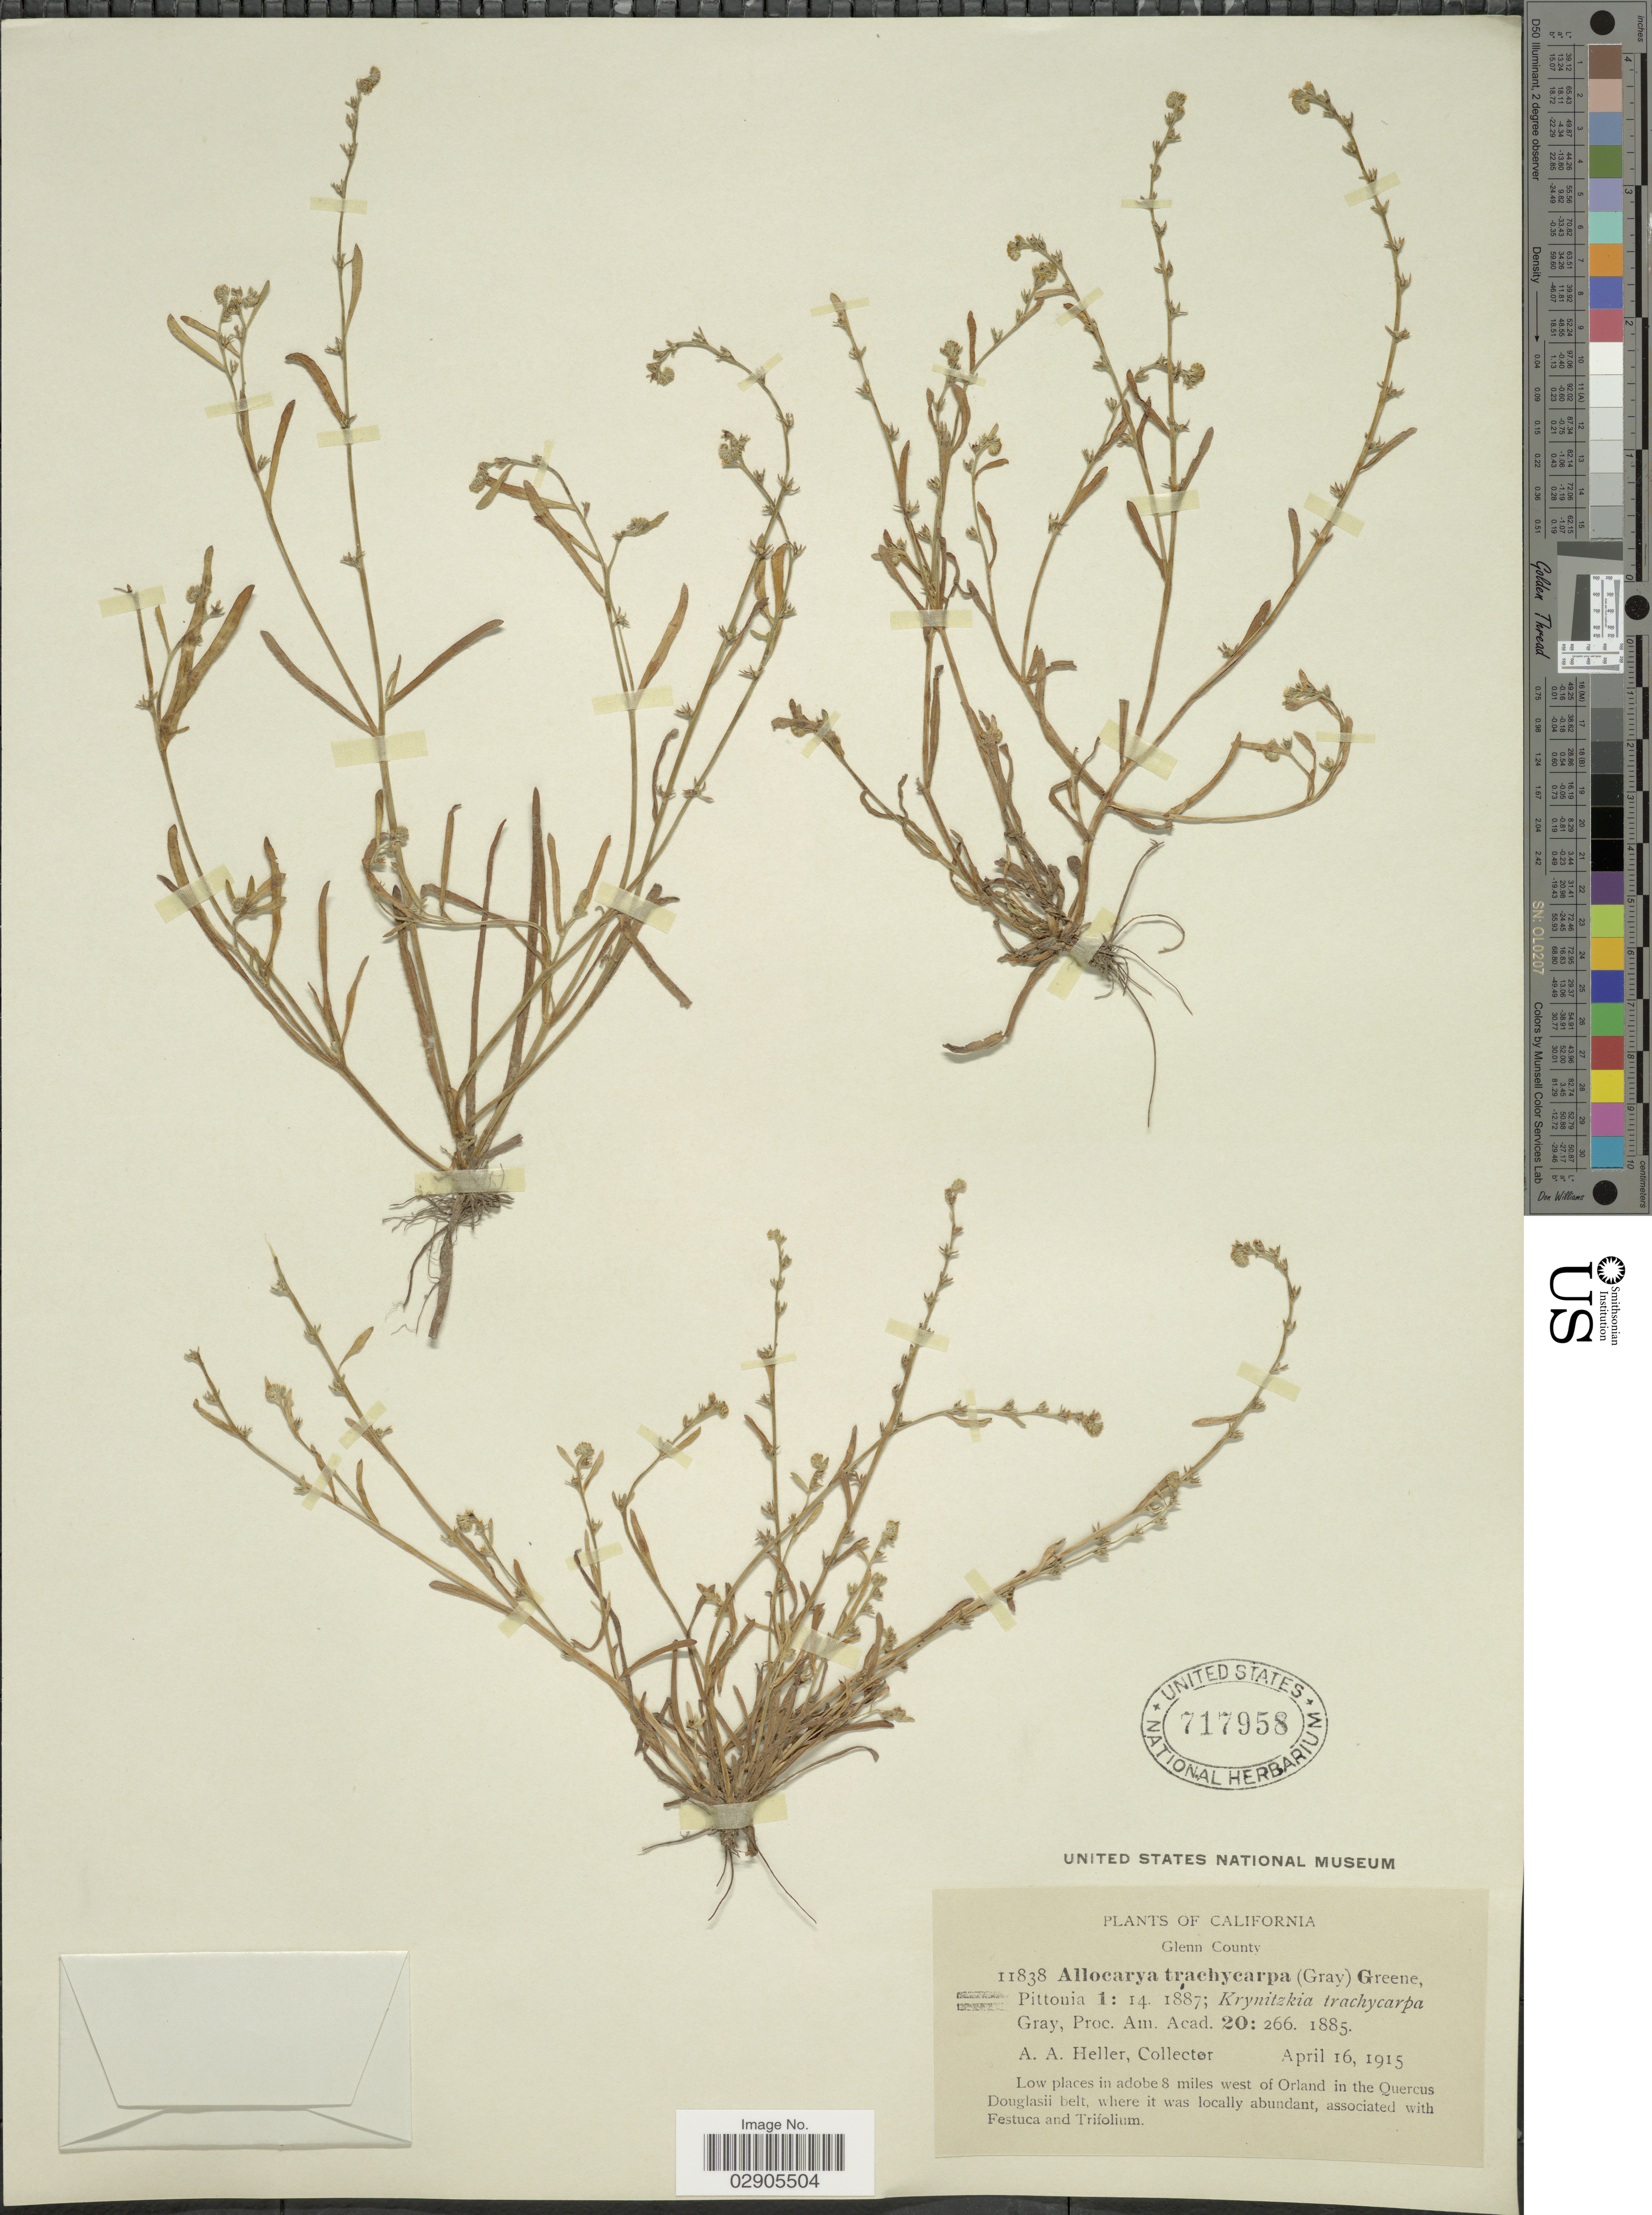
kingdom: Plantae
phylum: Tracheophyta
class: Magnoliopsida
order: Boraginales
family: Boraginaceae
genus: Allocarya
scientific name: Allocarya trachycarpa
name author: (A. Gray) Greene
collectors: A. A. Heller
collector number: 11838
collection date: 1915-04-16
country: United States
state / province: California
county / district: Glenn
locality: Glenn County. Low places in adobe 8 miles west of Orland in the Quercus Douglasii belt.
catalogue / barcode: US 717958